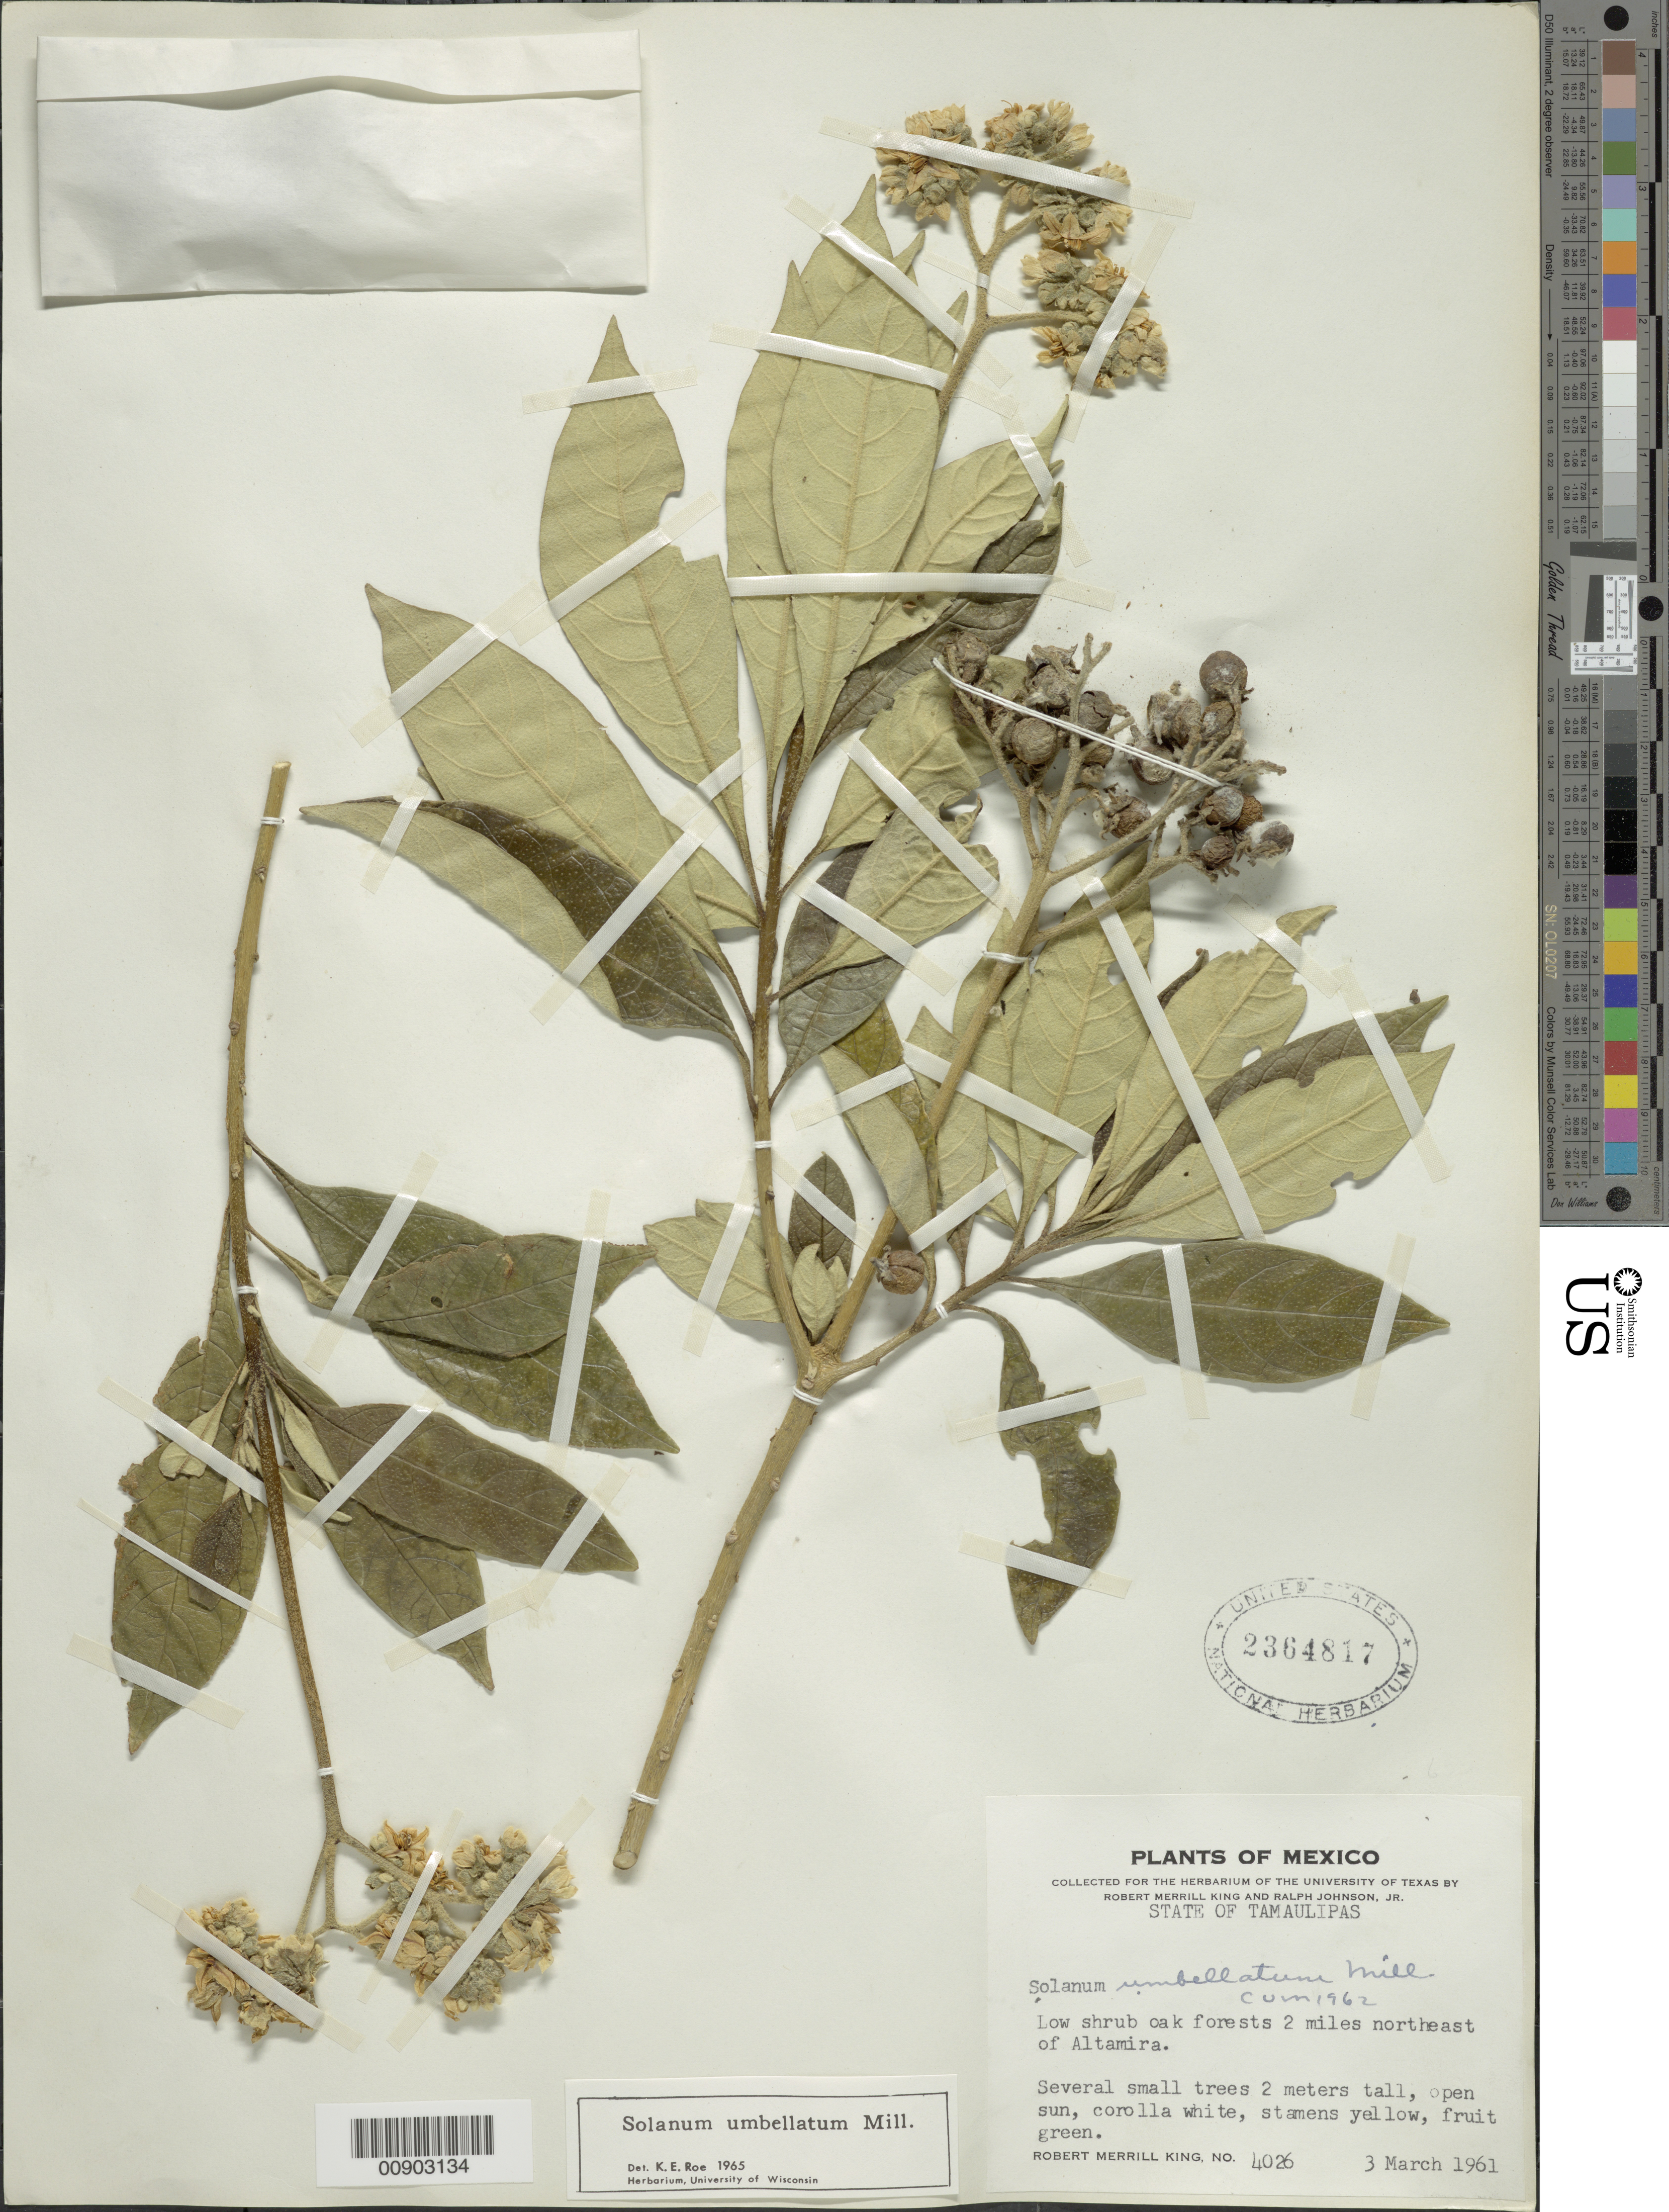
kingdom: Plantae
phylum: Tracheophyta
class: Magnoliopsida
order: Solanales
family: Solanaceae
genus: Solanum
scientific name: Solanum umbellatum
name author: Mill.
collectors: R. M. King & R. Johnson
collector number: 4026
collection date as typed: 03 Mar 1961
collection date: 1961-03-03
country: Mexico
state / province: Tamaulipas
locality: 2 miles northeast of Altamira, Tamaulipas.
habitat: Low shrub oak forests. Open sun.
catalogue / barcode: US 2364817